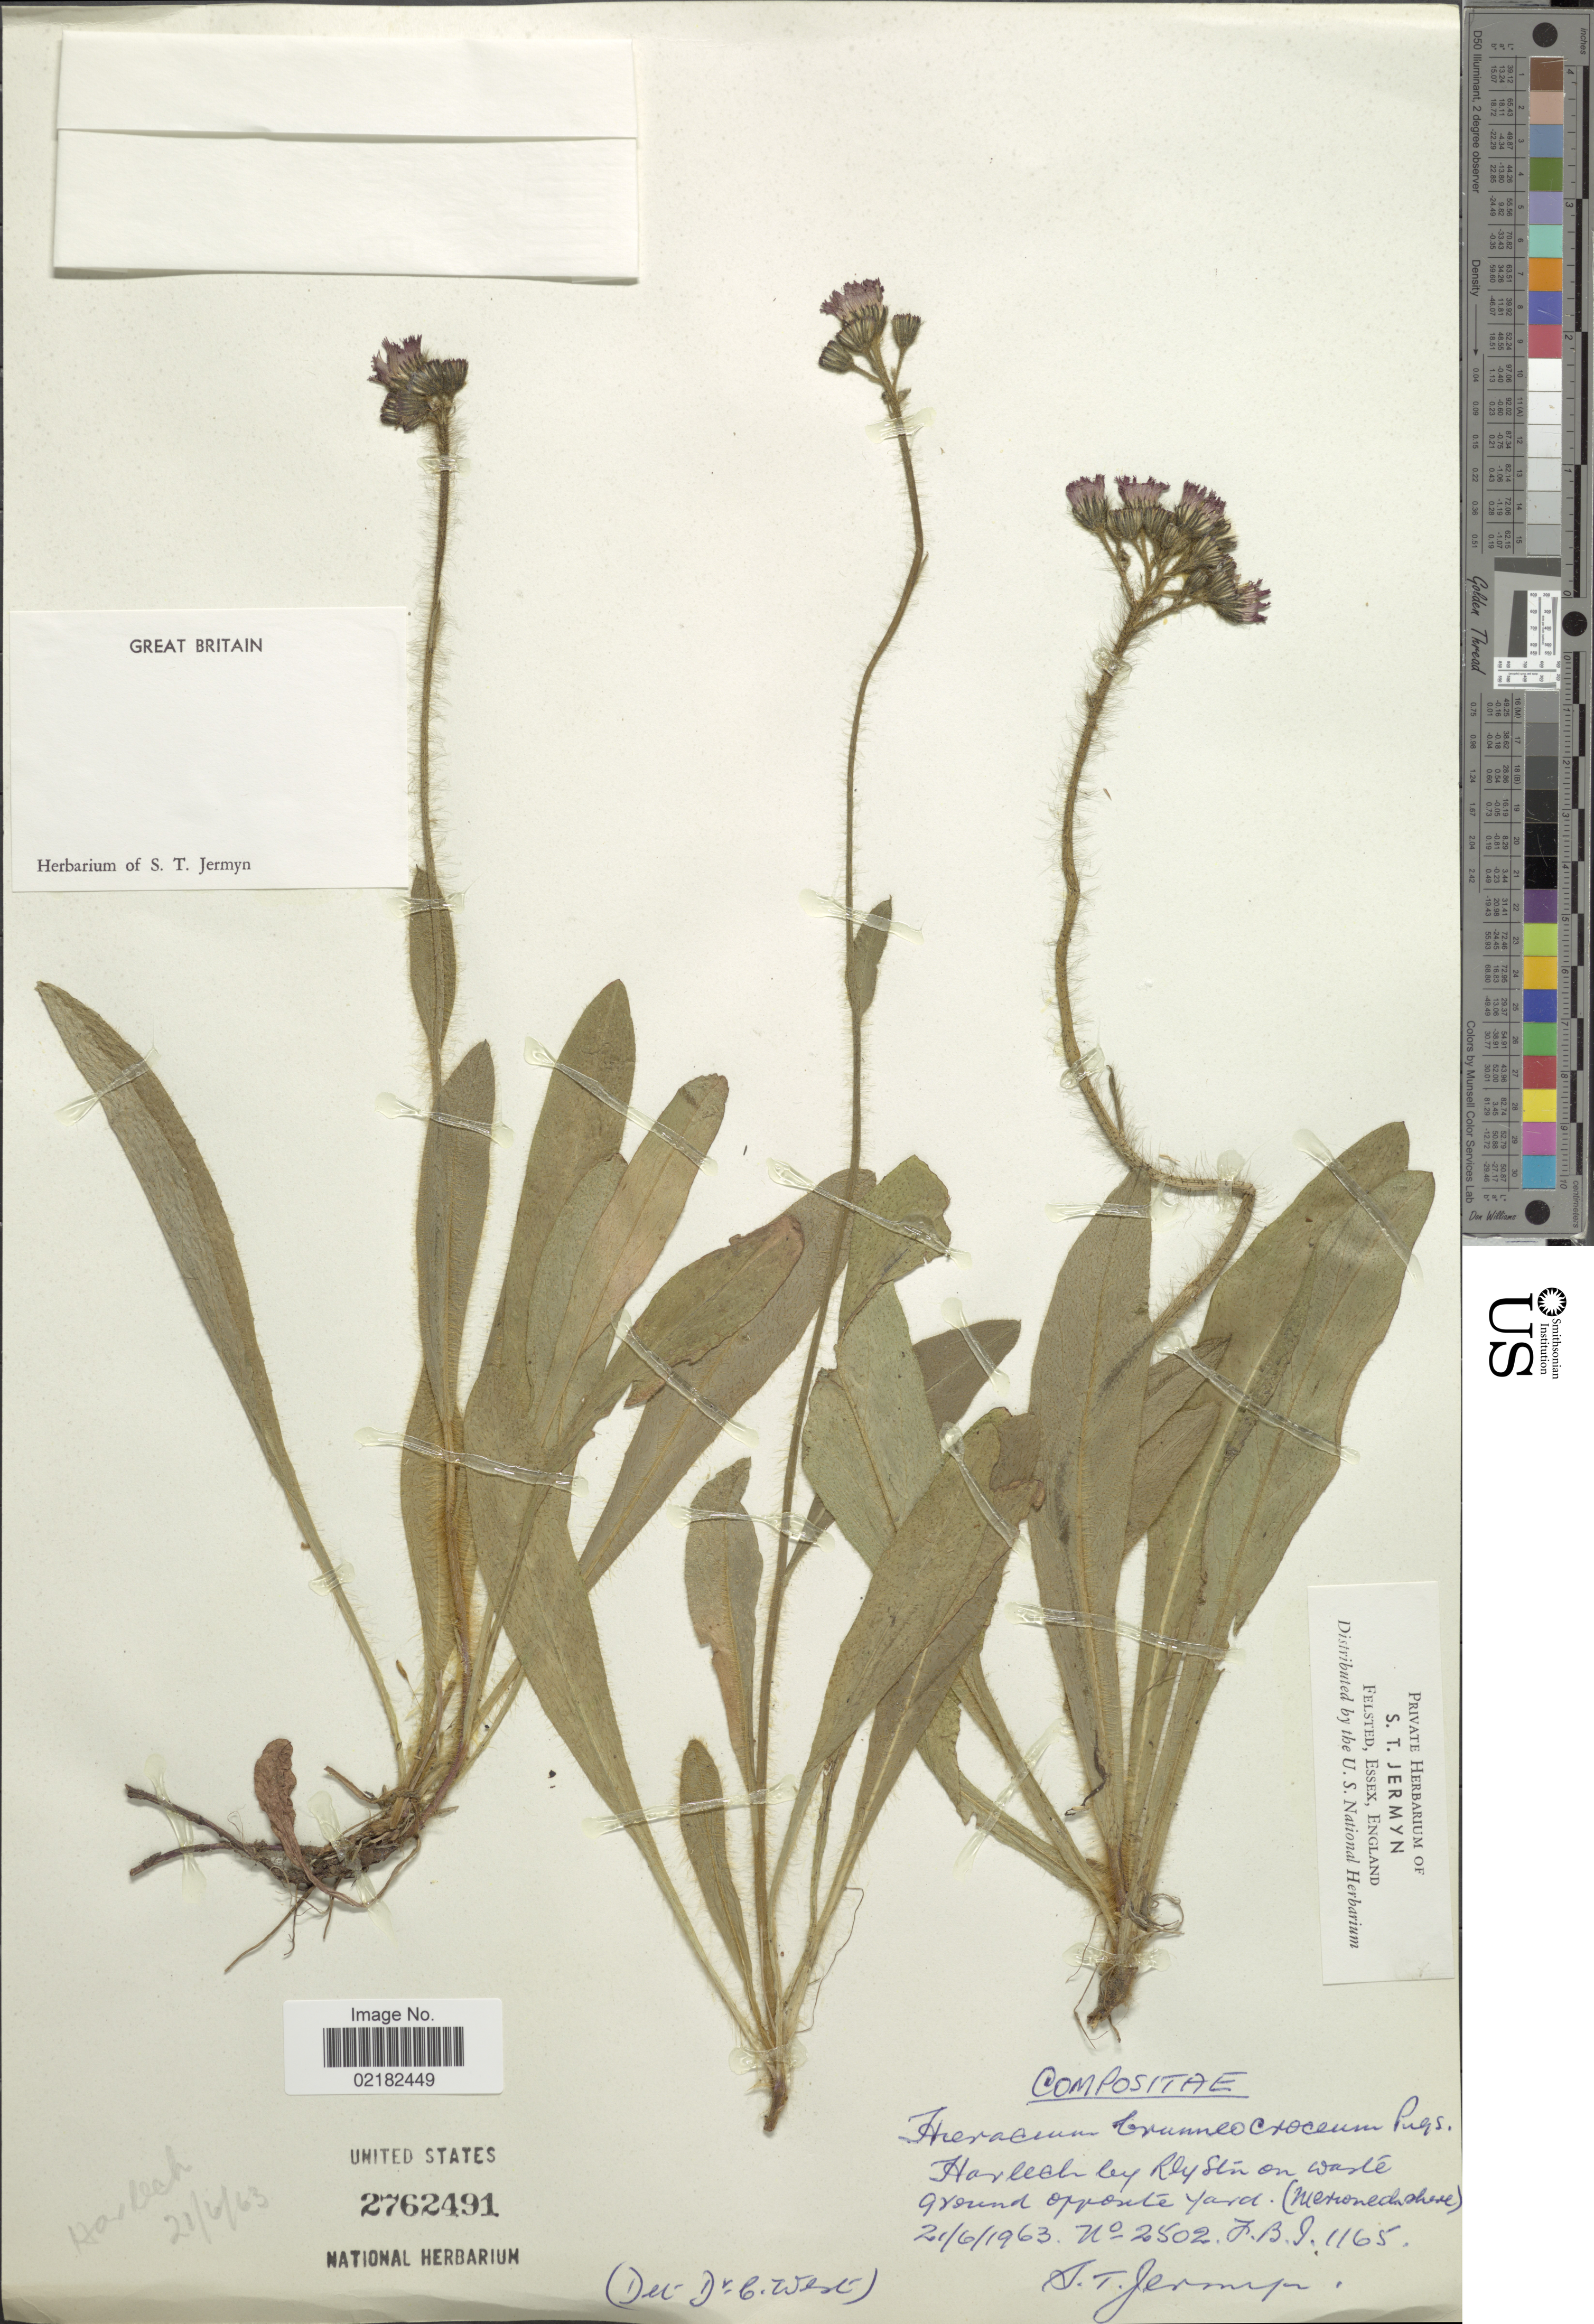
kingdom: Plantae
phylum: Tracheophyta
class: Magnoliopsida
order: Asterales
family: Asteraceae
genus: Pilosella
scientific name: Pilosella aurantiaca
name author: (L.) F.W. Schultz & Sch. Bip.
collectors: S. Jermyn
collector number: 2502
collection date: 1963-06-21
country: United Kingdom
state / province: Wales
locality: Great Britain, Harlech by Rly Stn on waste ground opposite yard. Merionethshire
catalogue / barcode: US 2762491